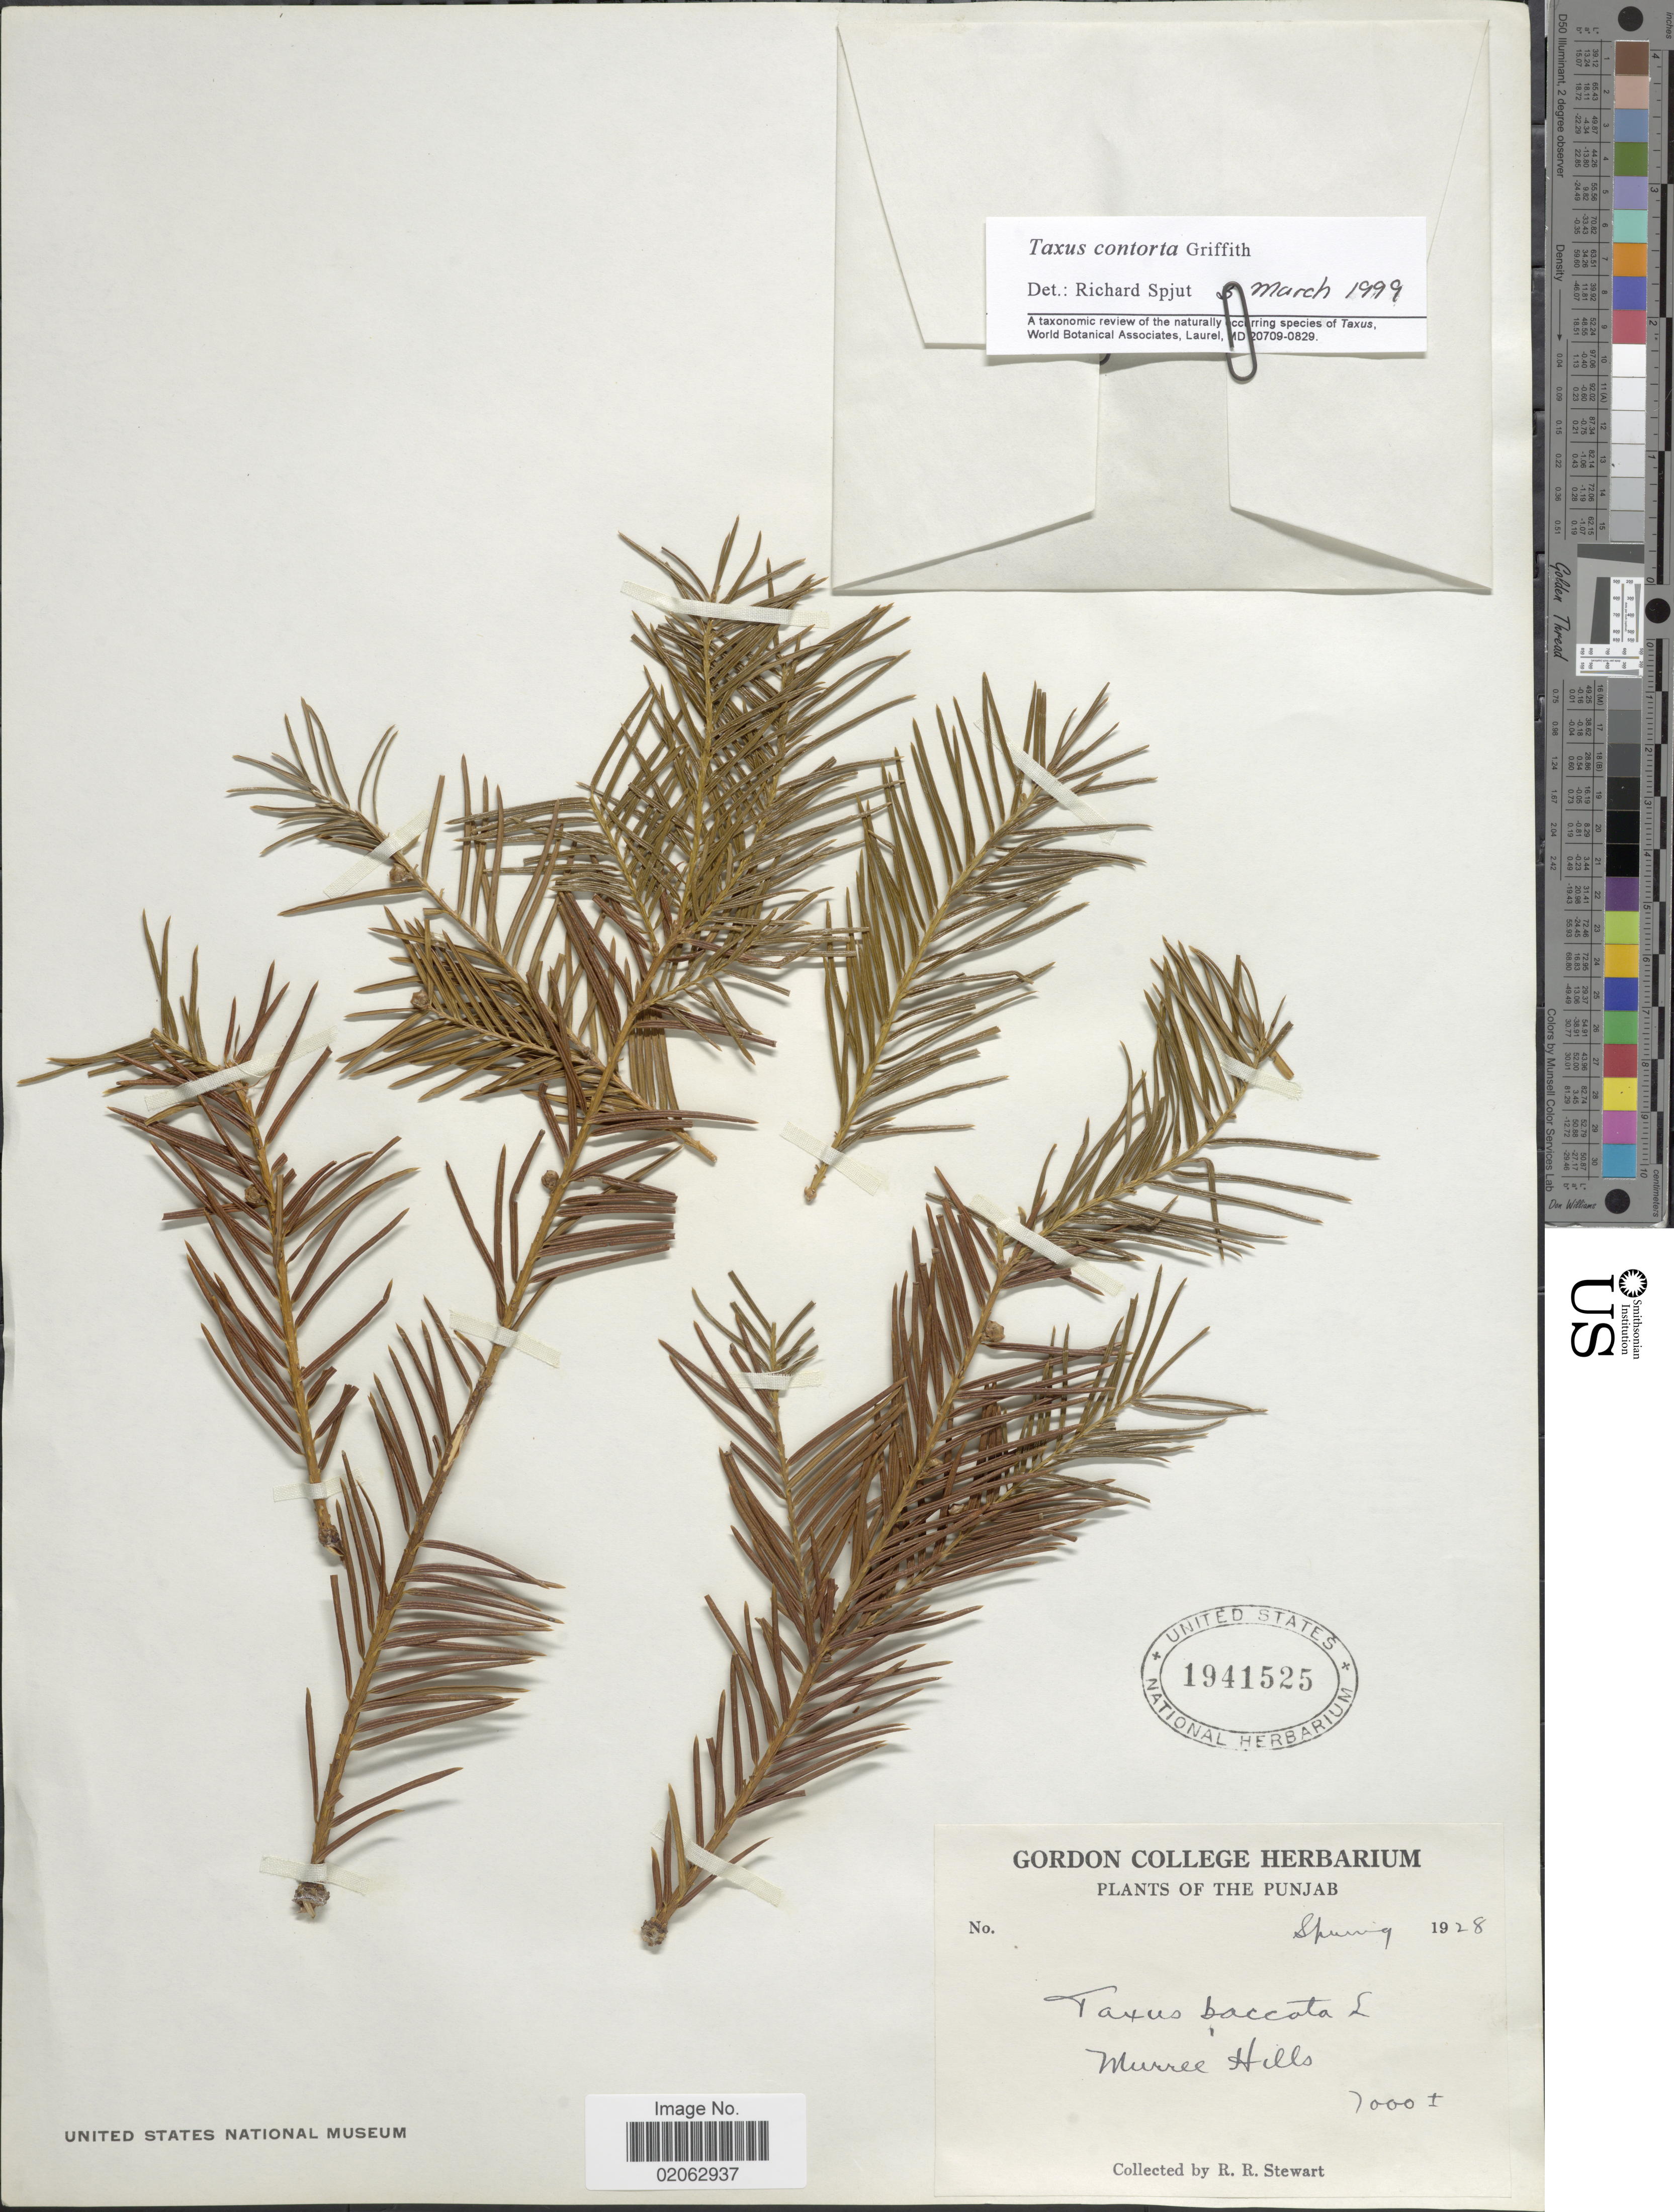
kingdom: Plantae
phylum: Tracheophyta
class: Pinopsida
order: Pinales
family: Taxaceae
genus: Taxus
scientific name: Taxus contorta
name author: Griff.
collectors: R. R. Stewart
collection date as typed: spring 1928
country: Pakistan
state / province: Punjab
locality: Muree Hills.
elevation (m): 2134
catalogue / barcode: US 1941525